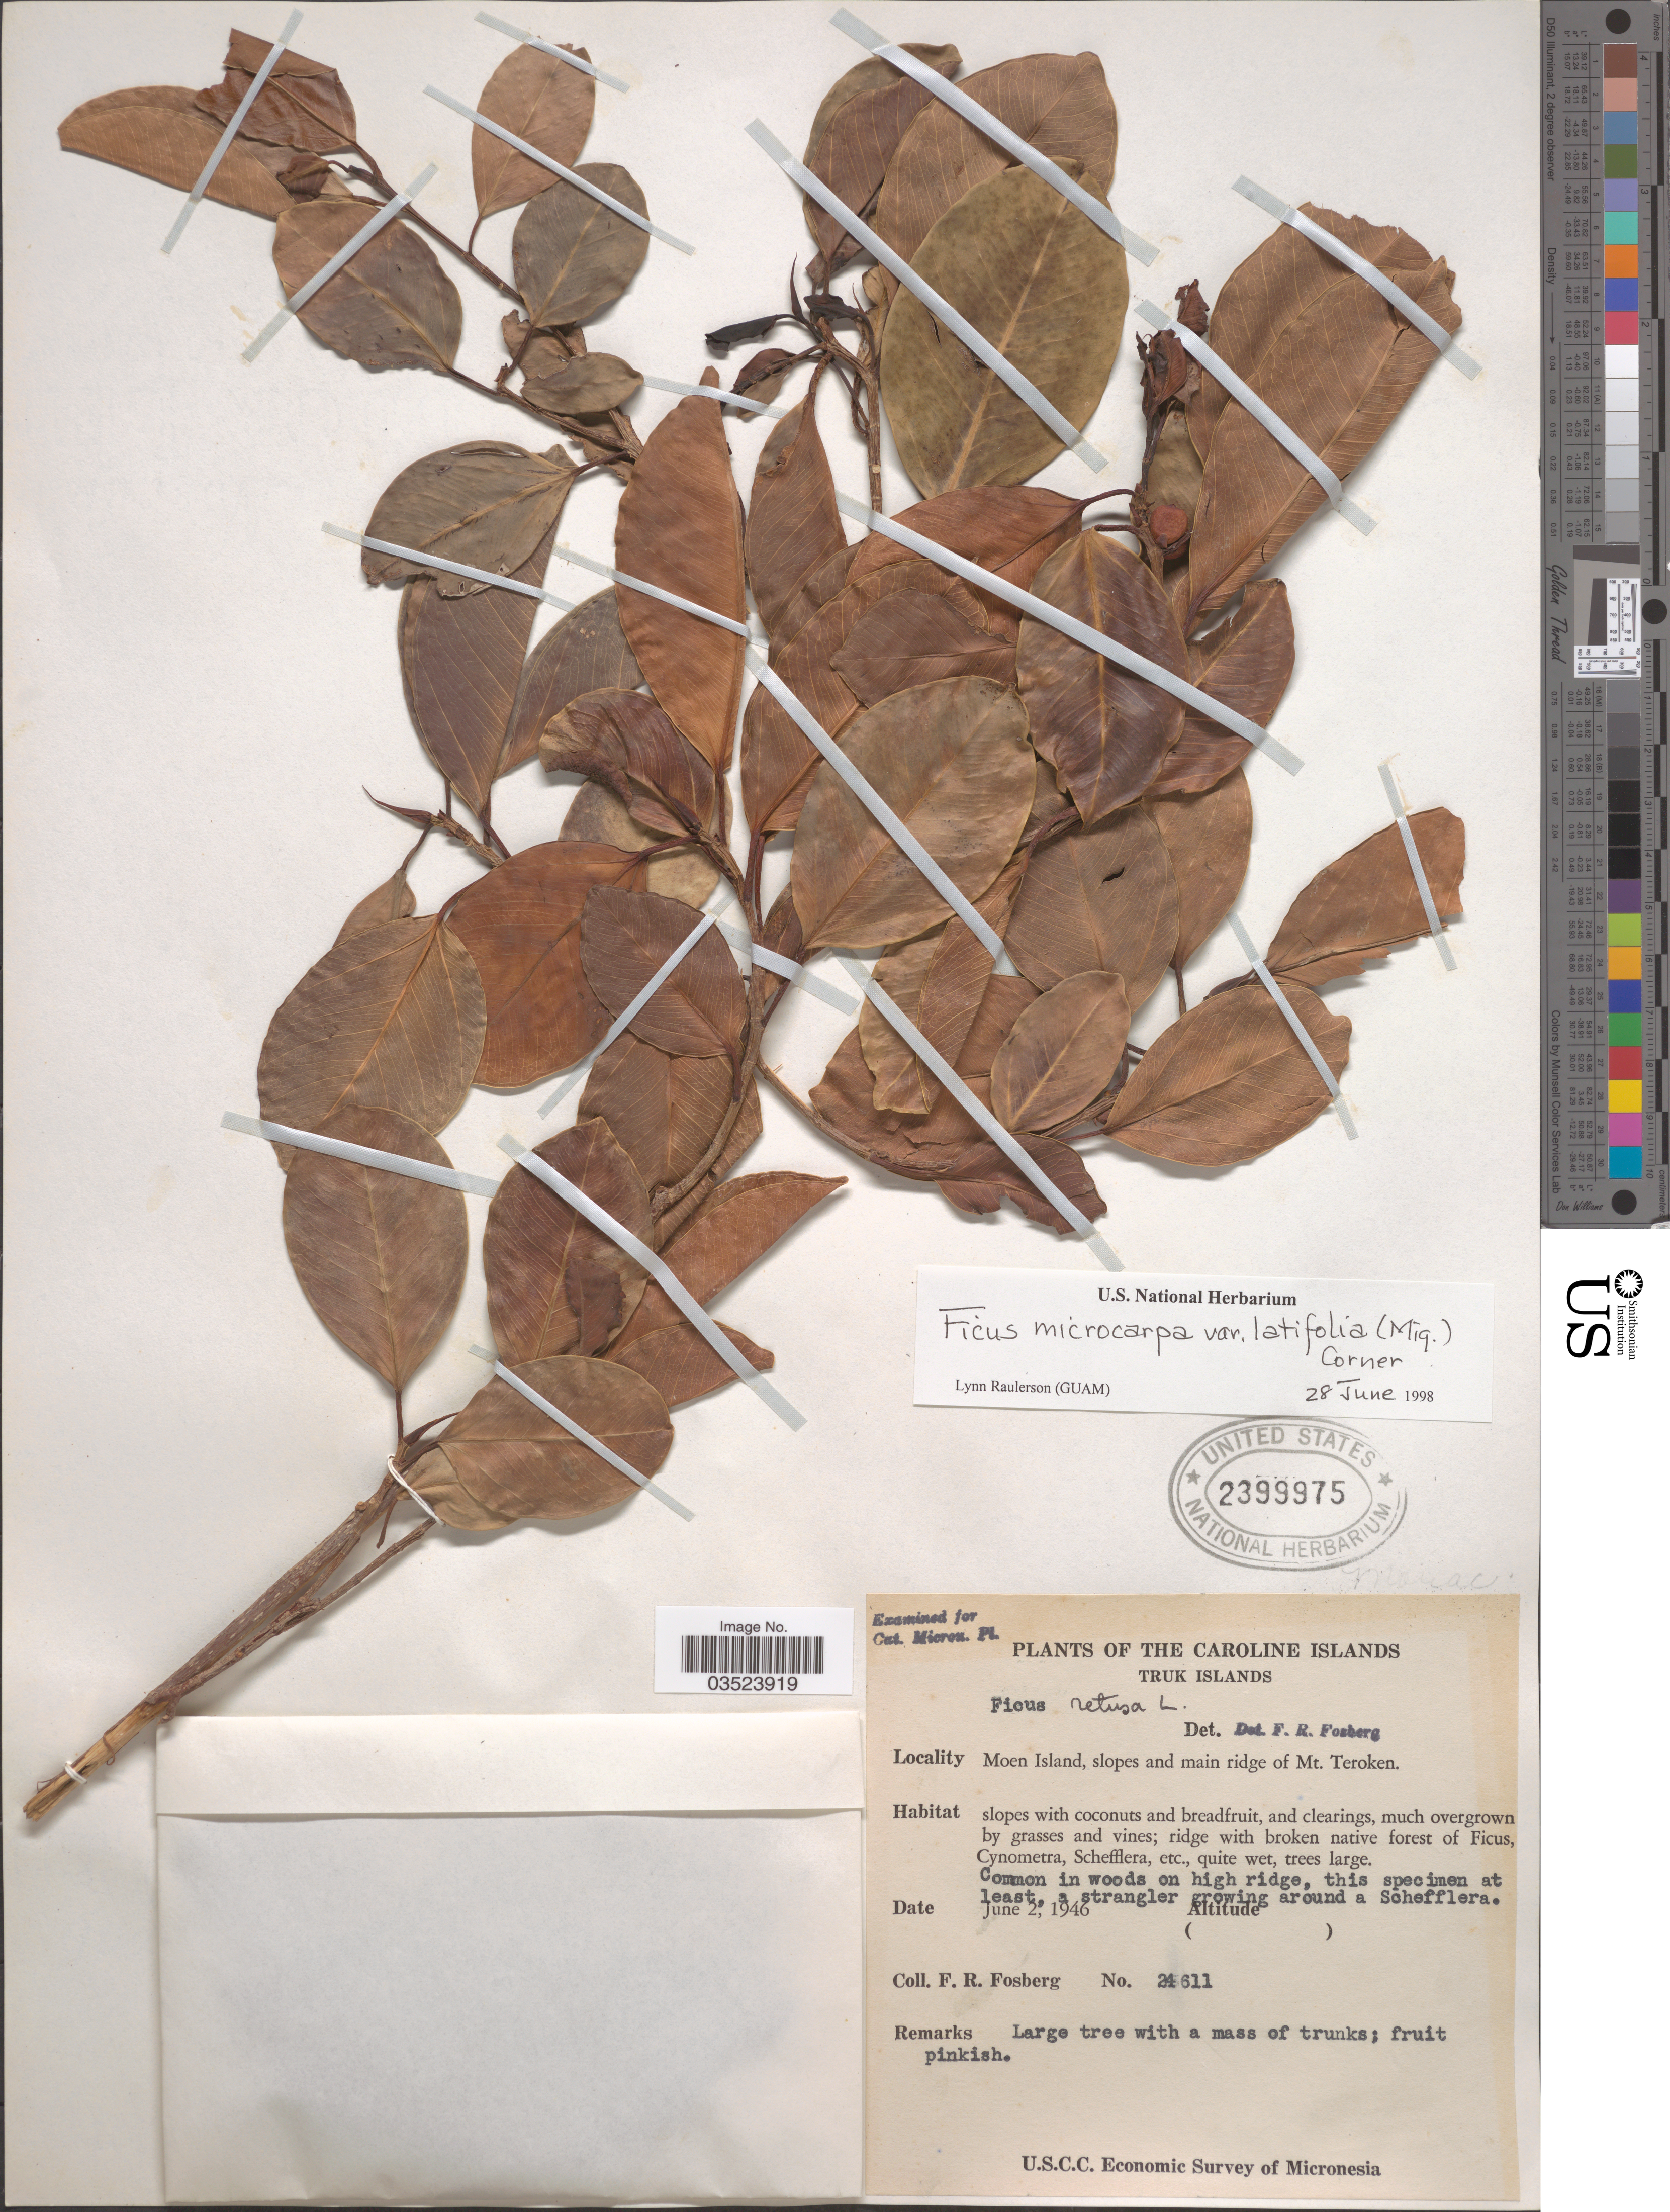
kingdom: Plantae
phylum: Tracheophyta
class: Magnoliopsida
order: Rosales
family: Moraceae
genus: Ficus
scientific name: Ficus microcarpa var. latifolia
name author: (Miq.) Corner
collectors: F. R. Fosberg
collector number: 24611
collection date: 1946-06-02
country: Micronesia, Federated States of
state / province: Truk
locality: The Caroline Islands. Thruk Islands. Moen Island, slopes and main ridge of Mt. Teroken.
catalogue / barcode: US 2399975